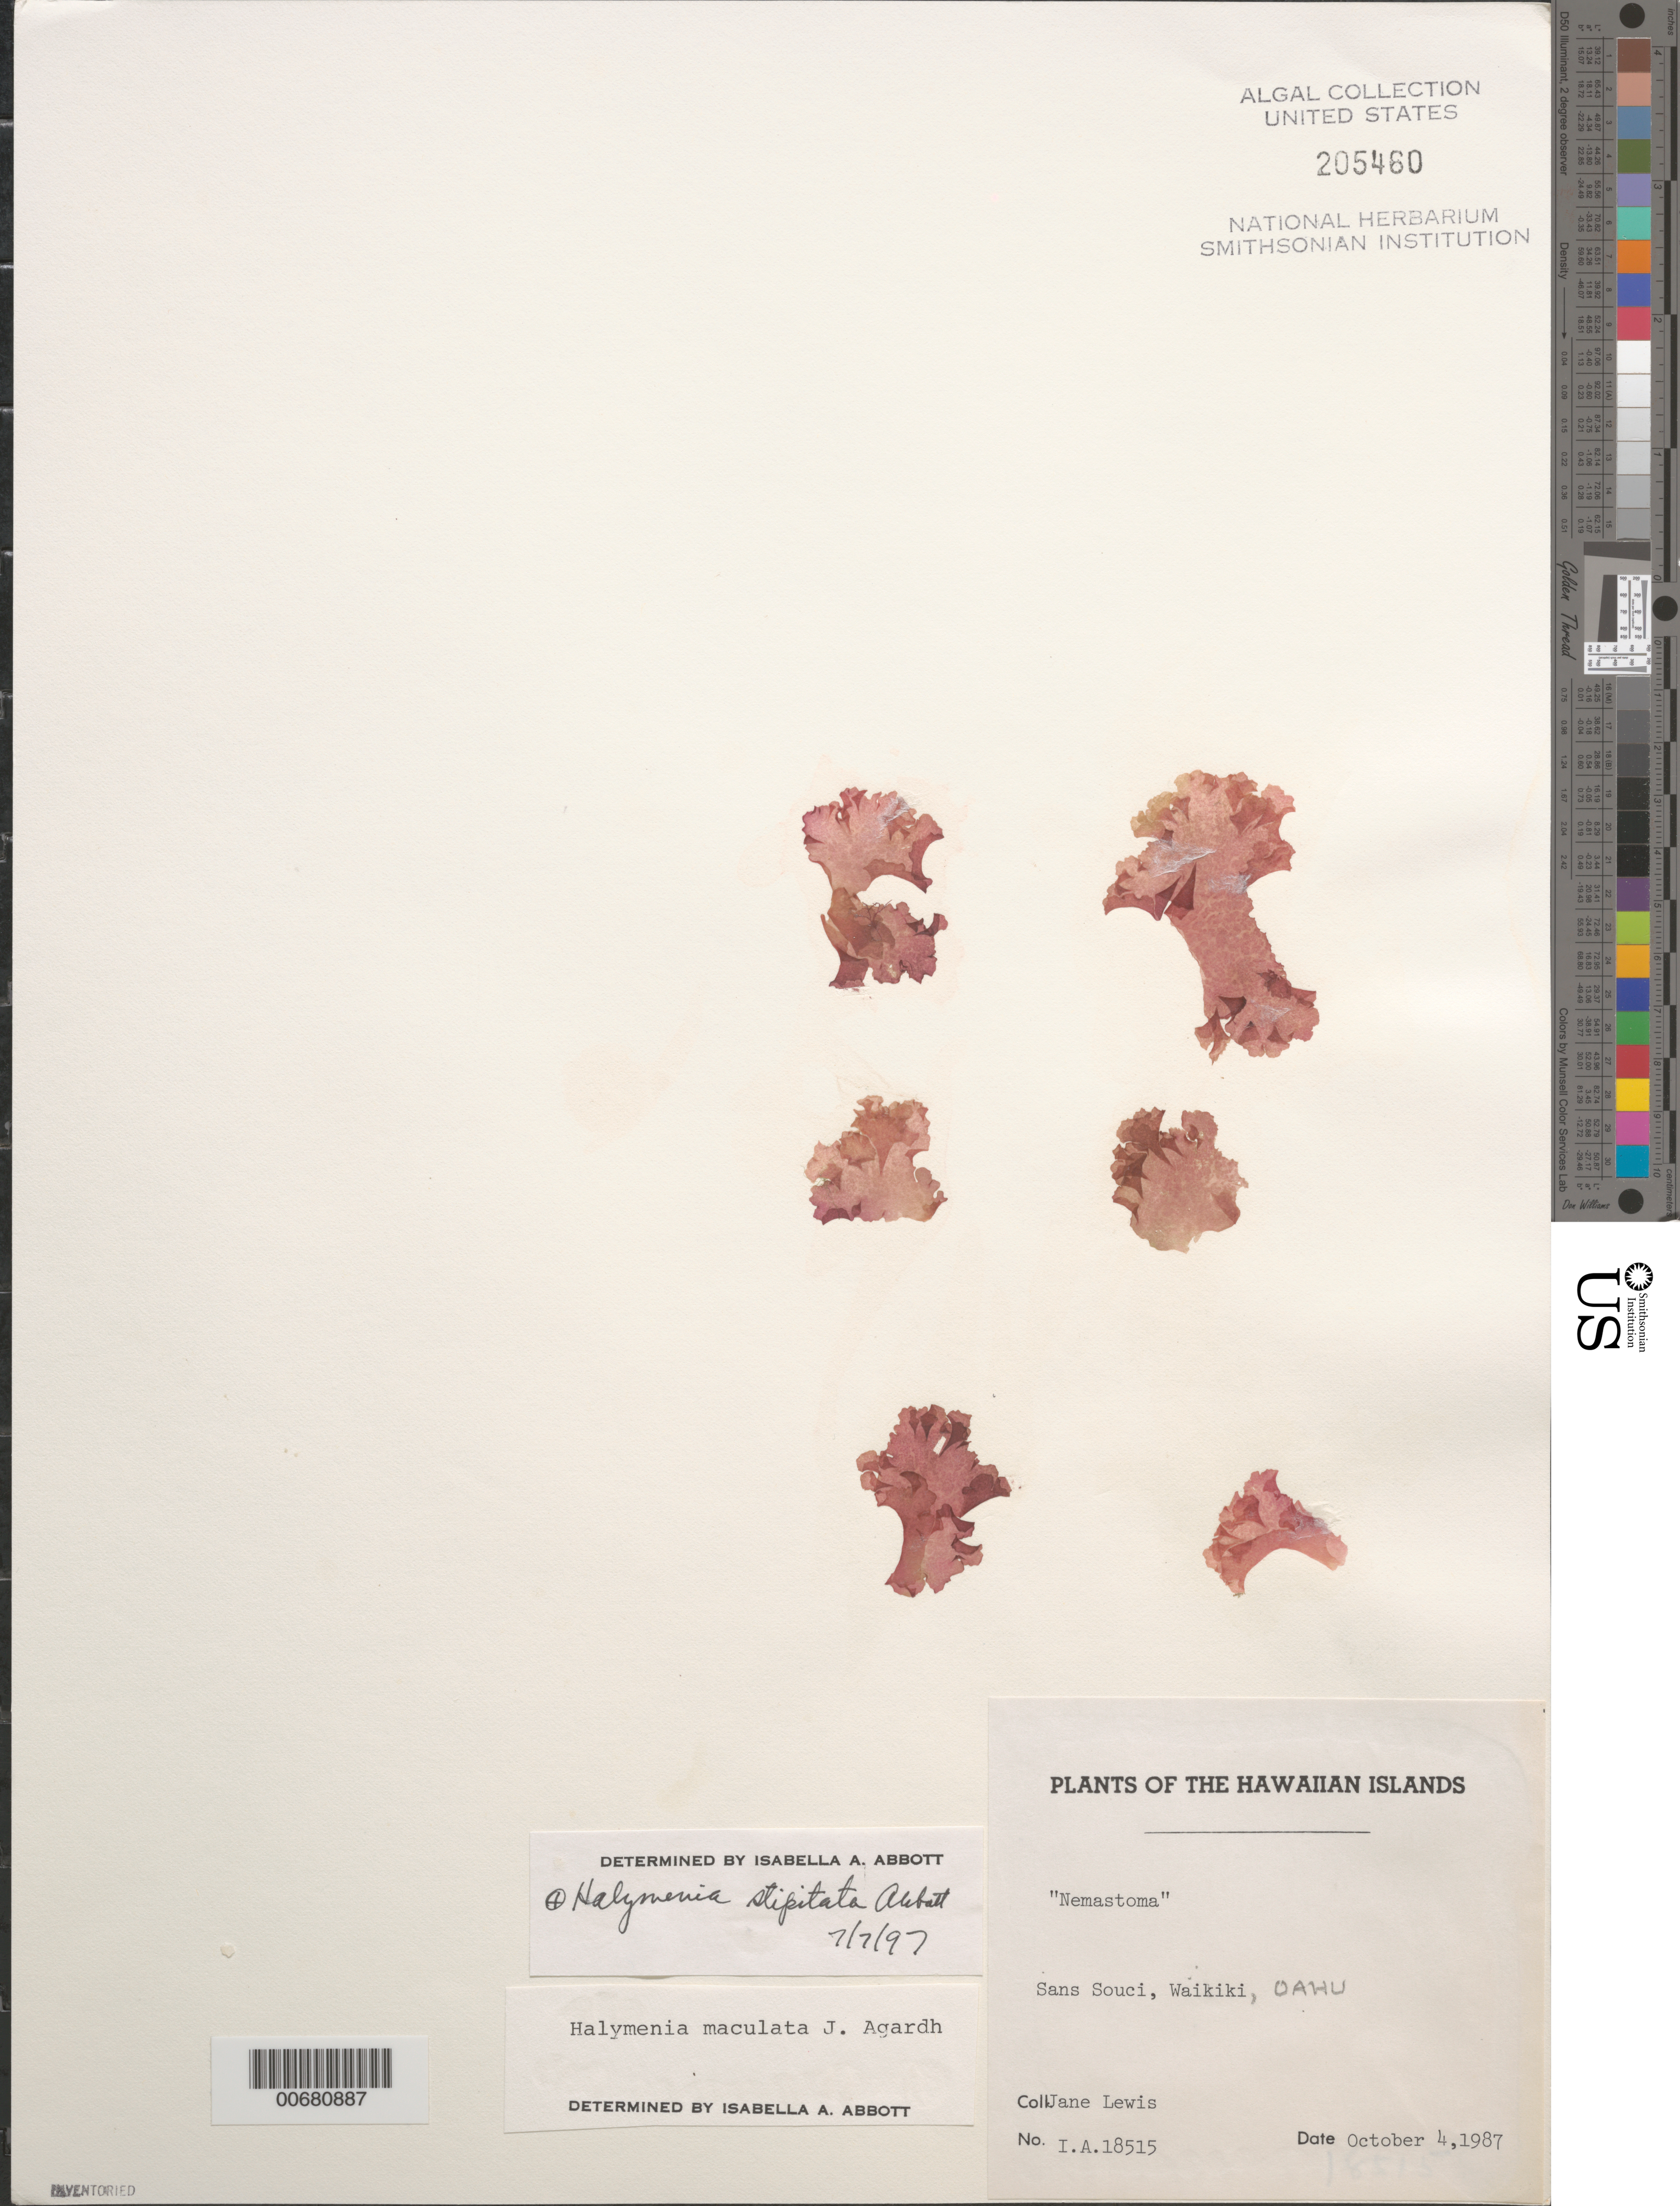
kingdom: Plantae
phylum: Rhodophyta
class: Florideophyceae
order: Halymeniales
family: Halymeniaceae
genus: Halymenia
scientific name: Halymenia stipitata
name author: I.A. Abbott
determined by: Abbott, Isabella A.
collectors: J. Lewis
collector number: IAA 18515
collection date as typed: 04 Oct 1987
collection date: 1987-10-04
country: United States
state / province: Hawaii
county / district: Honolulu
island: Oahu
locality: Waikiki, Sans Souci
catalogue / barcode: US 205460